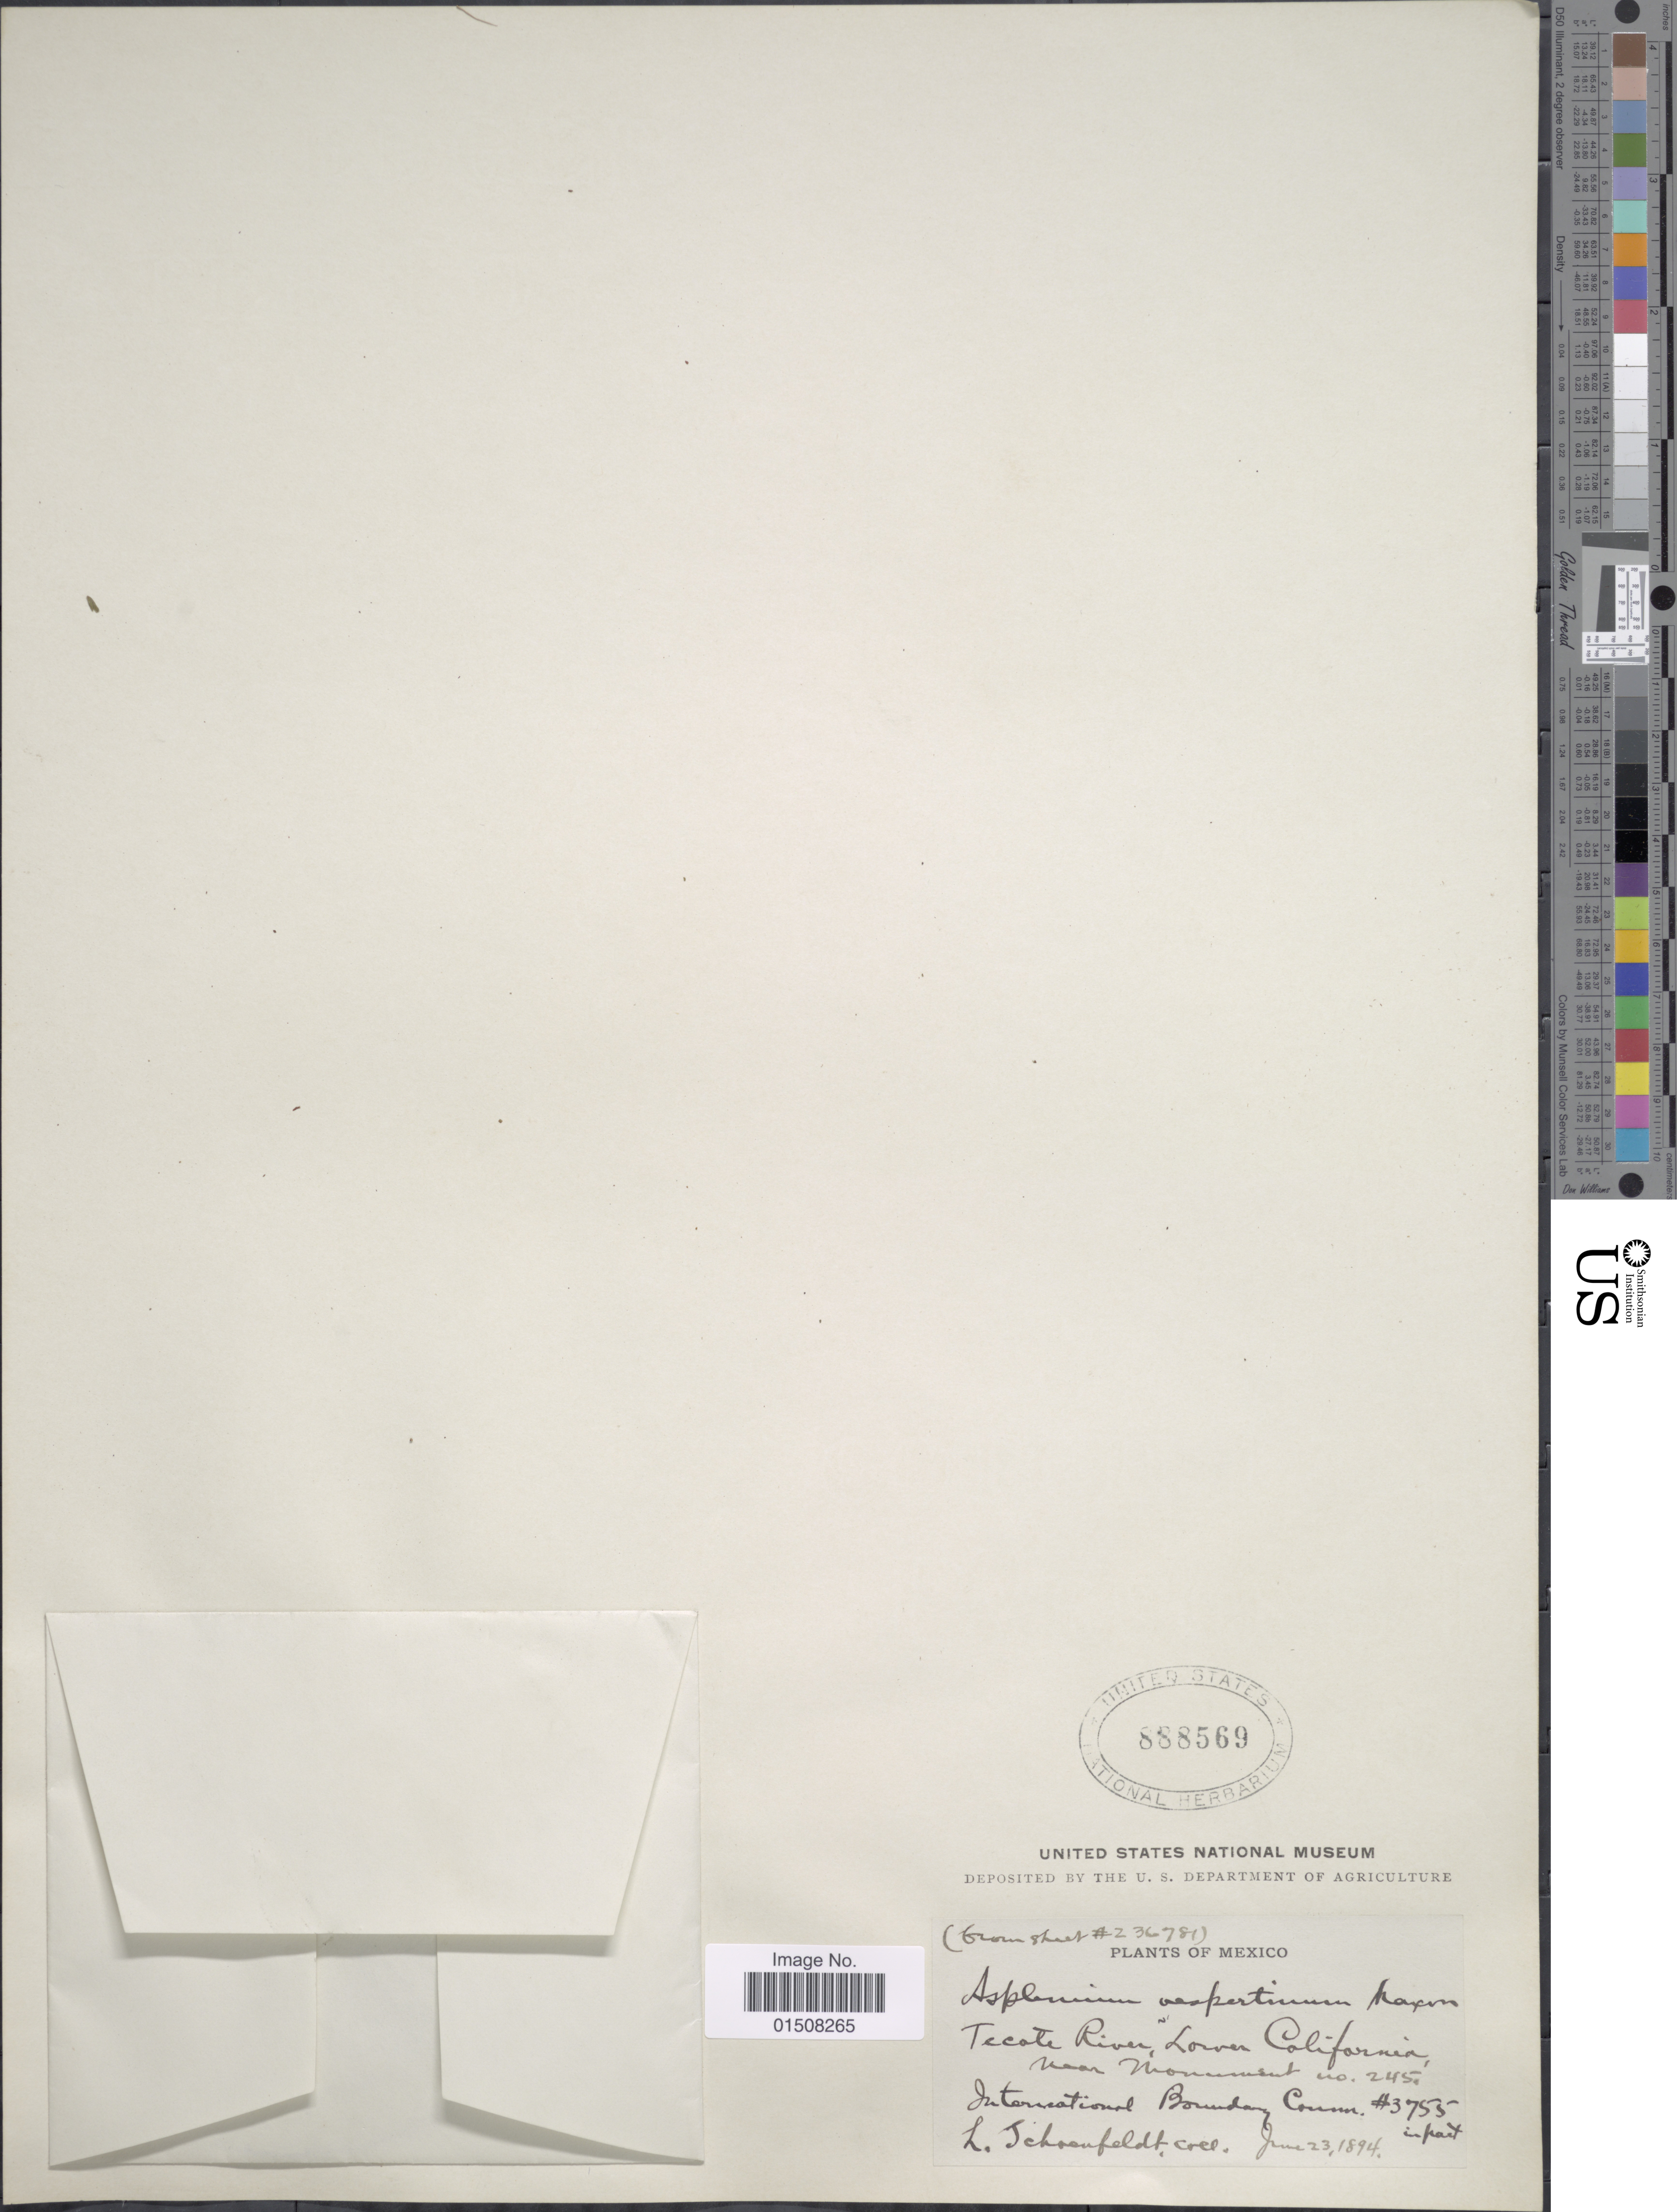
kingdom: Plantae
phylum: Tracheophyta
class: Polypodiopsida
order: Polypodiales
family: Aspleniaceae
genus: Asplenium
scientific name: Asplenium vespertinum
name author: Maxon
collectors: L. Schoenfeldt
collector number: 3755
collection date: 1894-06-23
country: Mexico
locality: Tecote River, lower California, near Monument no 245, International Boundary Comm.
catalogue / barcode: US 888569